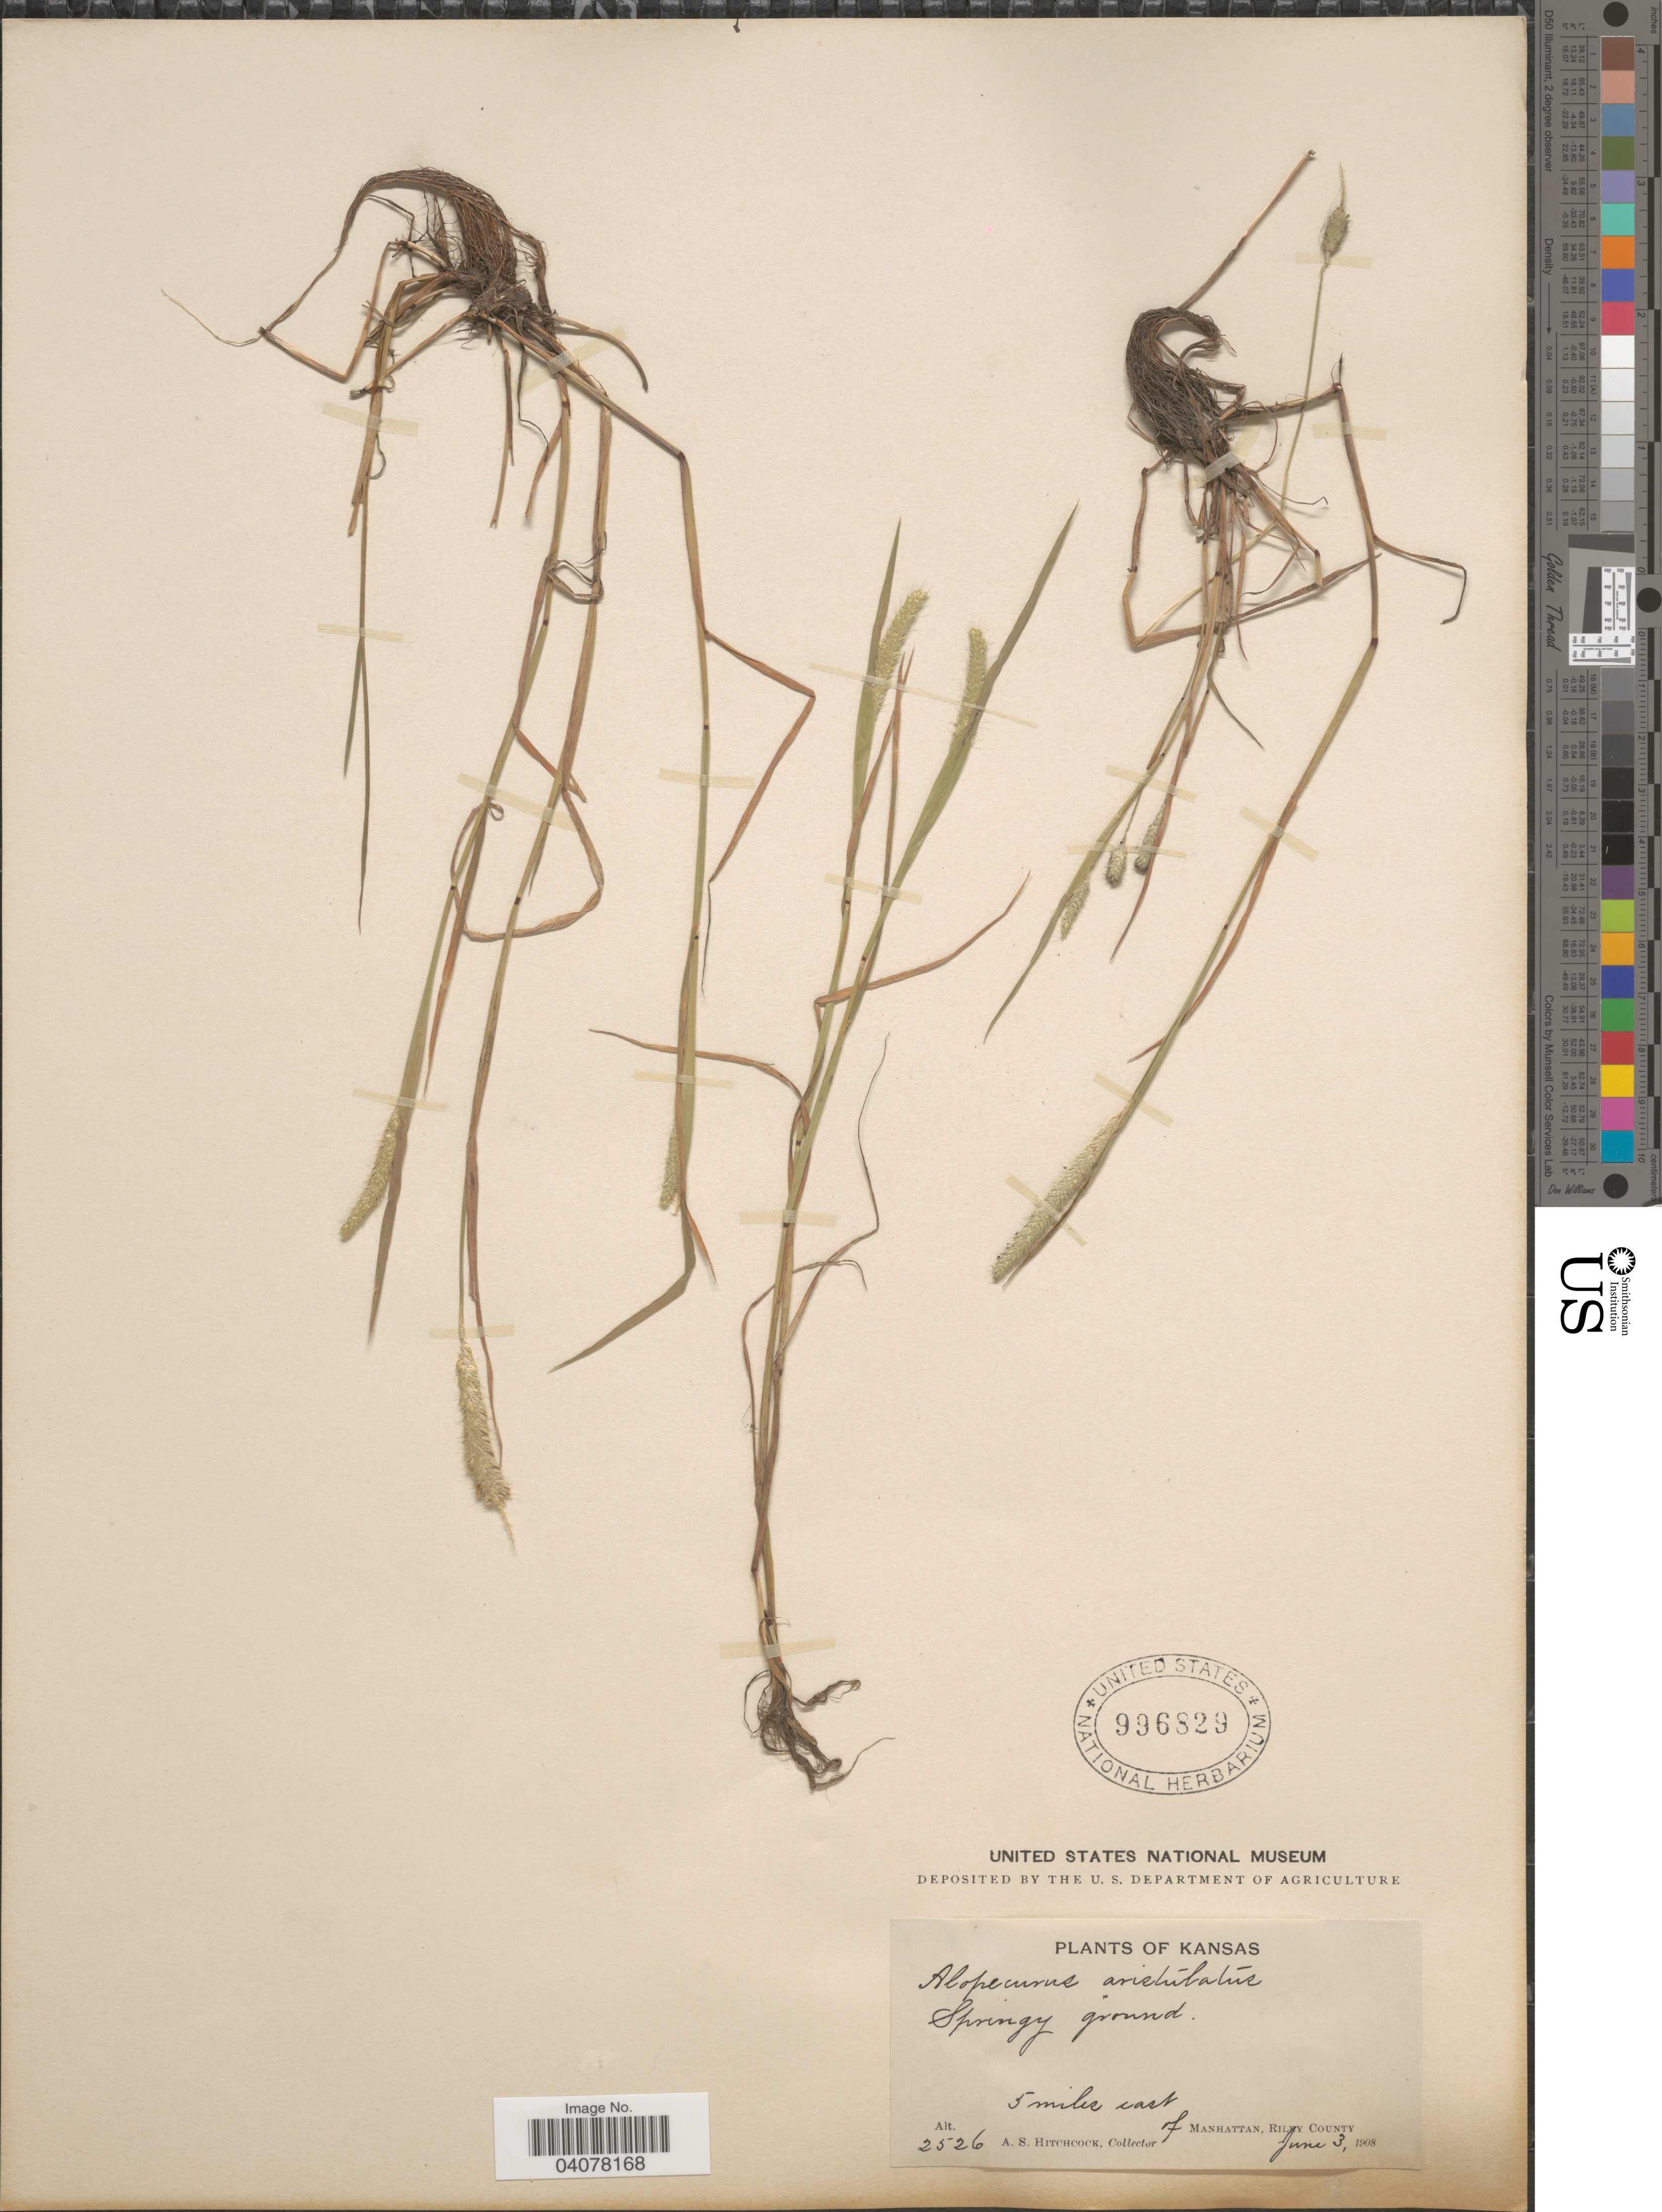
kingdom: Plantae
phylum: Tracheophyta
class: Liliopsida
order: Poales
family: Poaceae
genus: Alopecurus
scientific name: Alopecurus aequalis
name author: Sobol.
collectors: A. S. Hitchcock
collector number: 2526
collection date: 1908-06-03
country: United States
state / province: Kansas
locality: Springy ground. 5 miles east of Manhattan, Riley County.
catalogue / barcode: US 996829